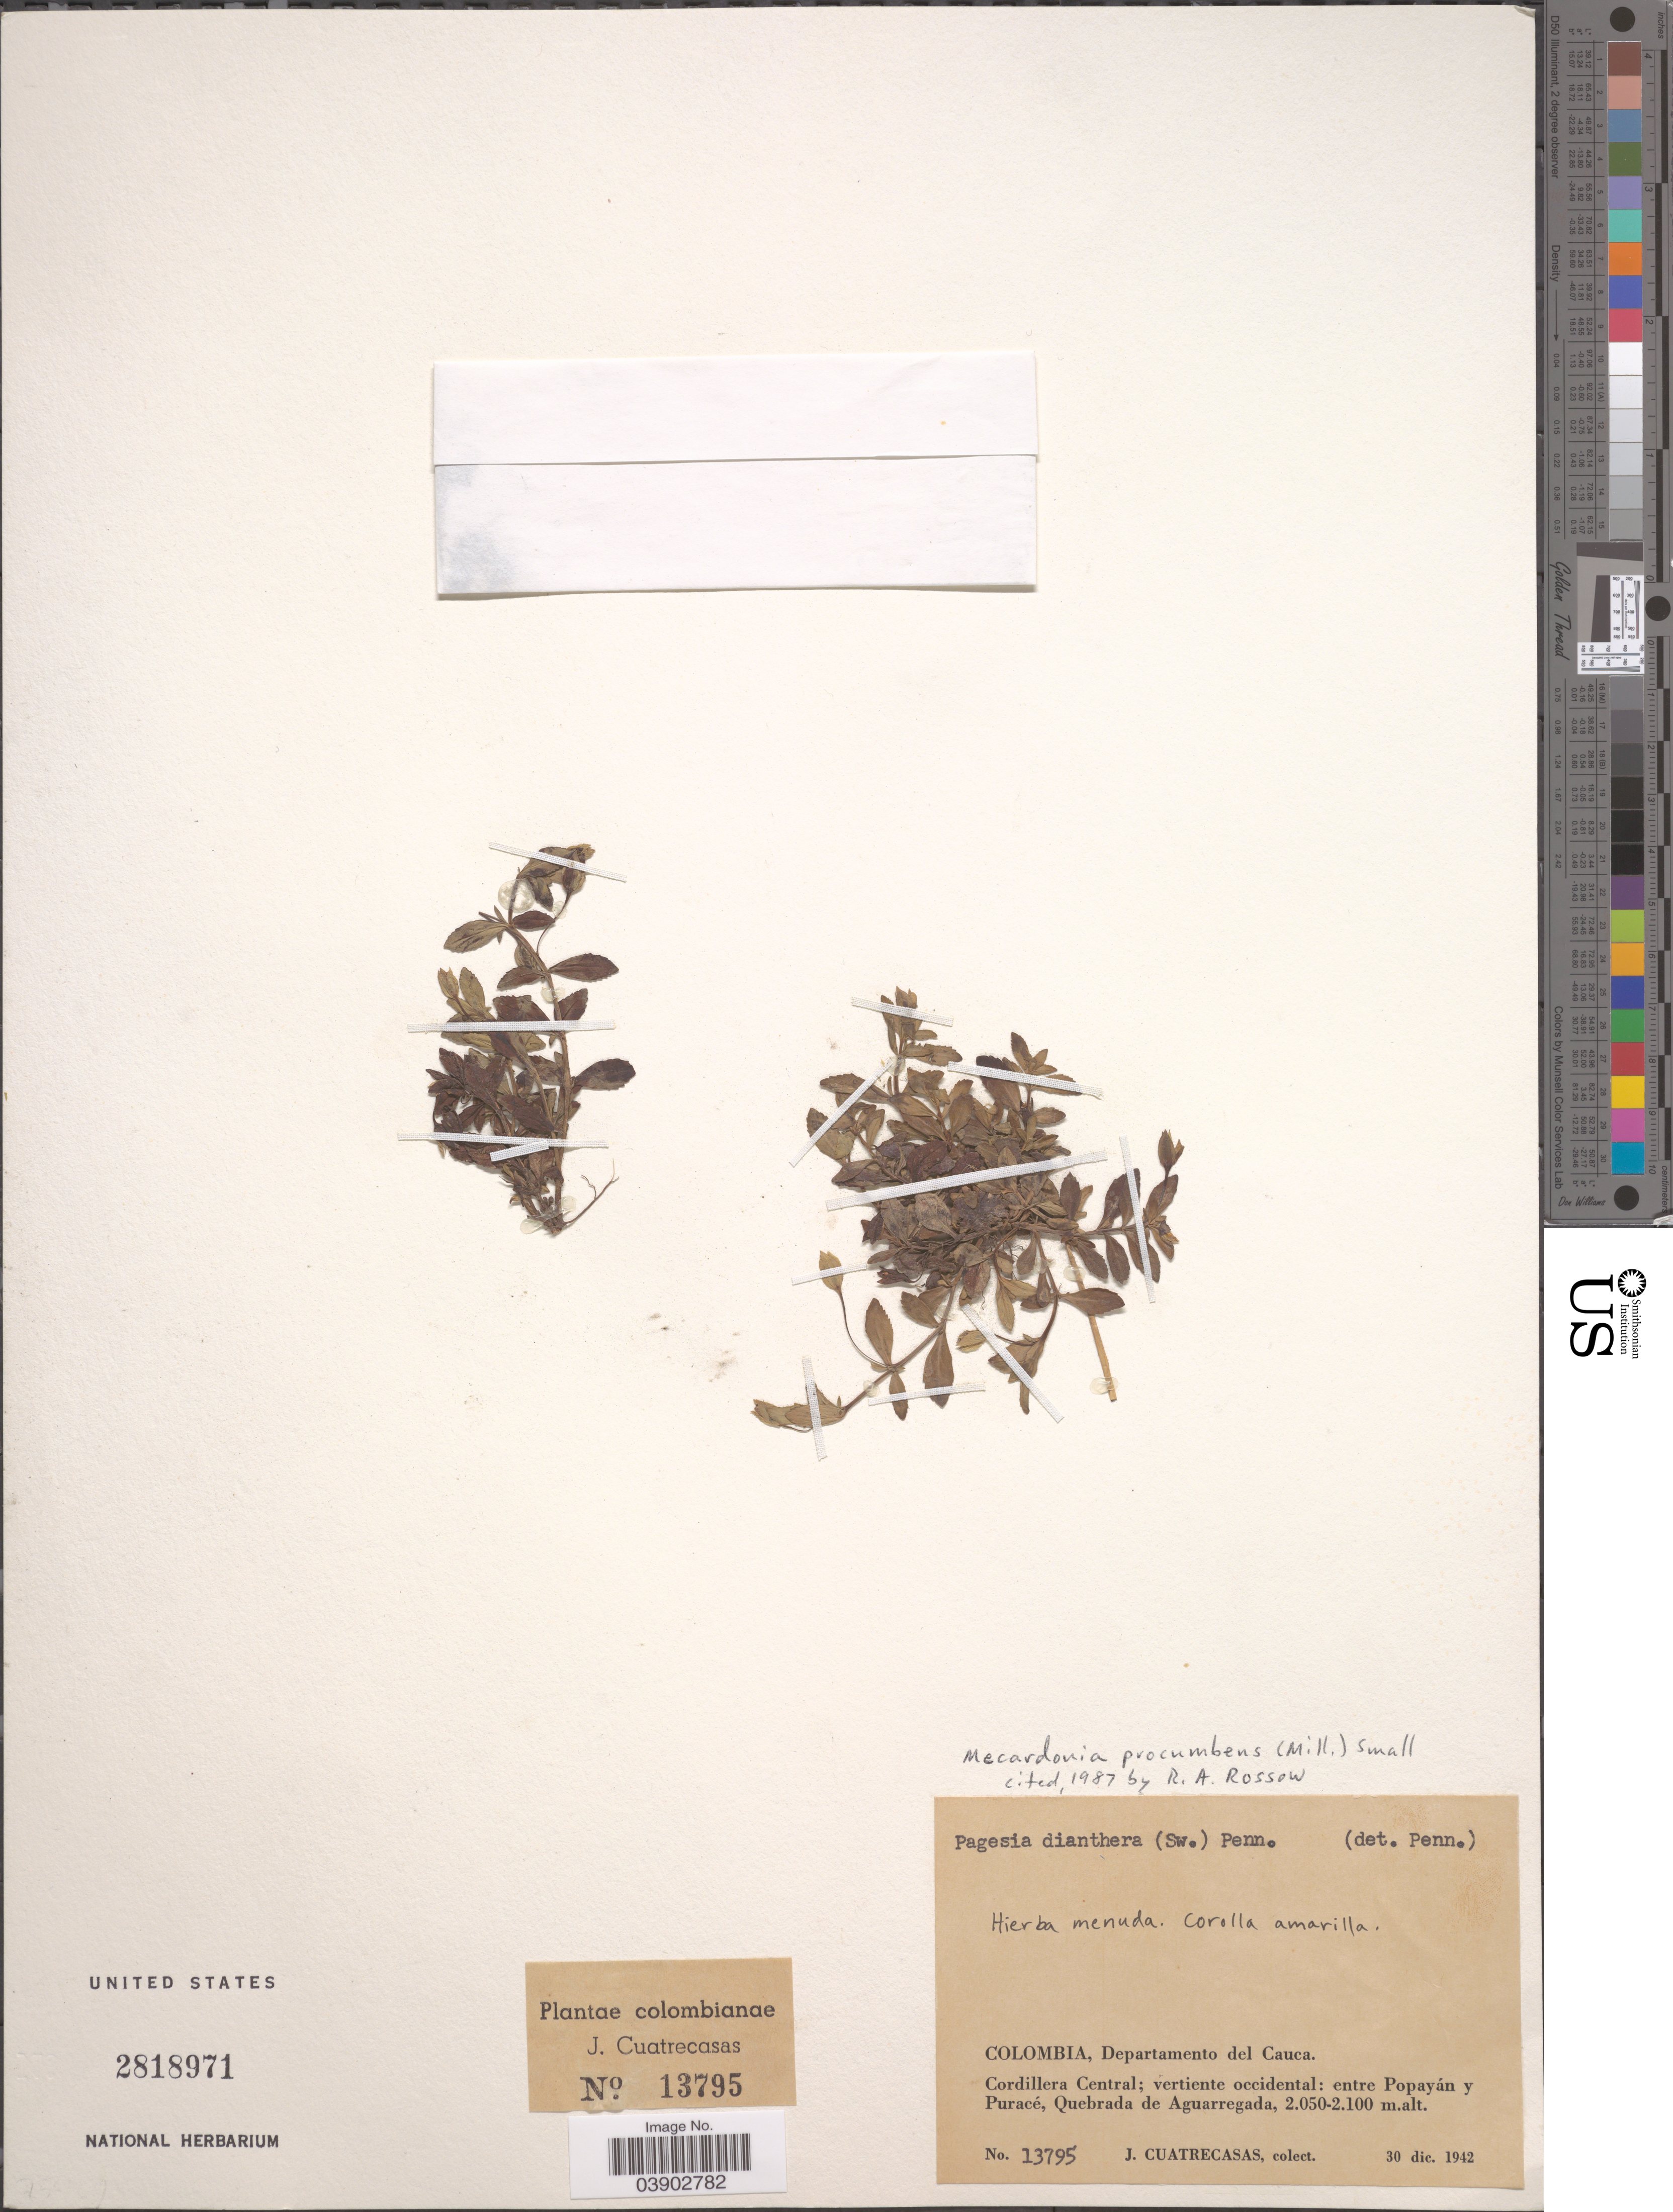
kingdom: Plantae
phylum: Tracheophyta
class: Magnoliopsida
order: Lamiales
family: Plantaginaceae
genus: Mecardonia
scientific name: Mecardonia procumbens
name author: (Mill.) Small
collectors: J. Cuatrecasas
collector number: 13795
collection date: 1942-12-30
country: Colombia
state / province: Cauca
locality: Departamento del Cauca. Cordillera Central; vertiente occidental: entre Popayán y Puracé, Quebrada de Aguarregada.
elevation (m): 2050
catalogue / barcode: US 2818971